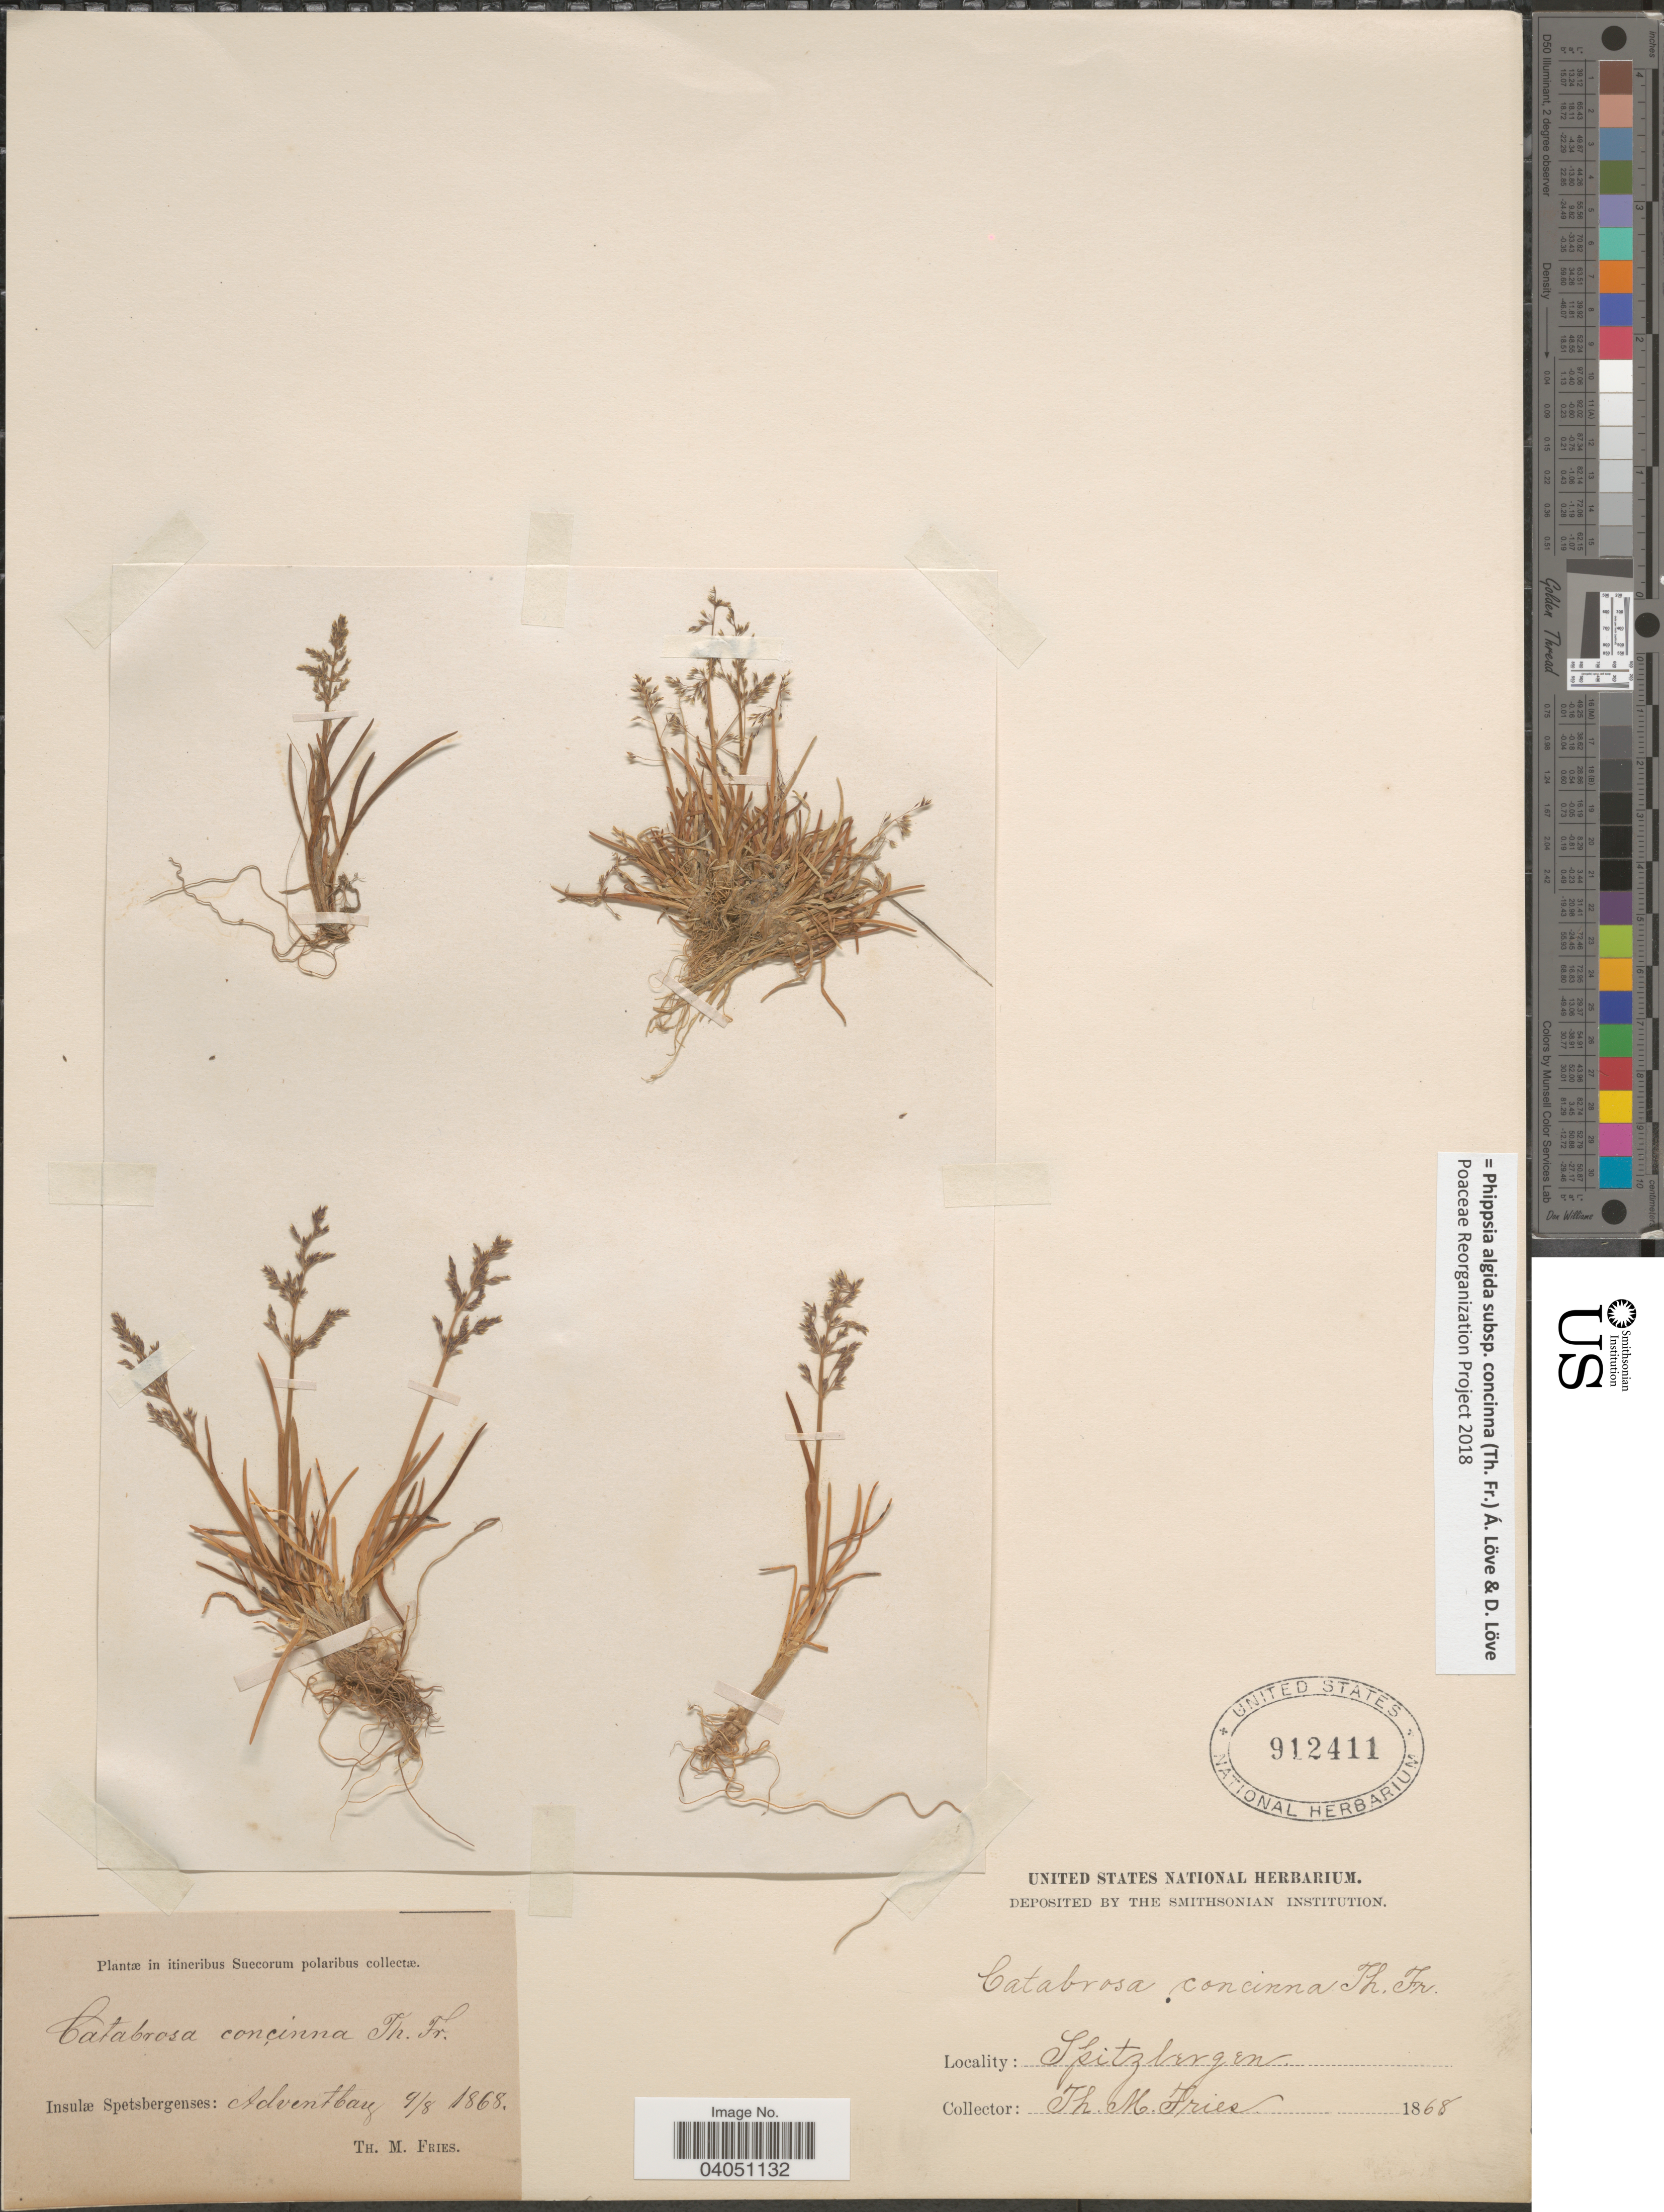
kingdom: Plantae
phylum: Tracheophyta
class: Liliopsida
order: Poales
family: Poaceae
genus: Phippsia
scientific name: Phippsia algida subsp. concinna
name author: (Th. Fr.) Á. Löve & D. Löve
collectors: T. Fries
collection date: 1868-08-09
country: Norway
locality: In itineribus Suecorum polaribus. Insulæ Spetsbergenses: Adventbay. Spitzbergen.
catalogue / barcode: US 912411